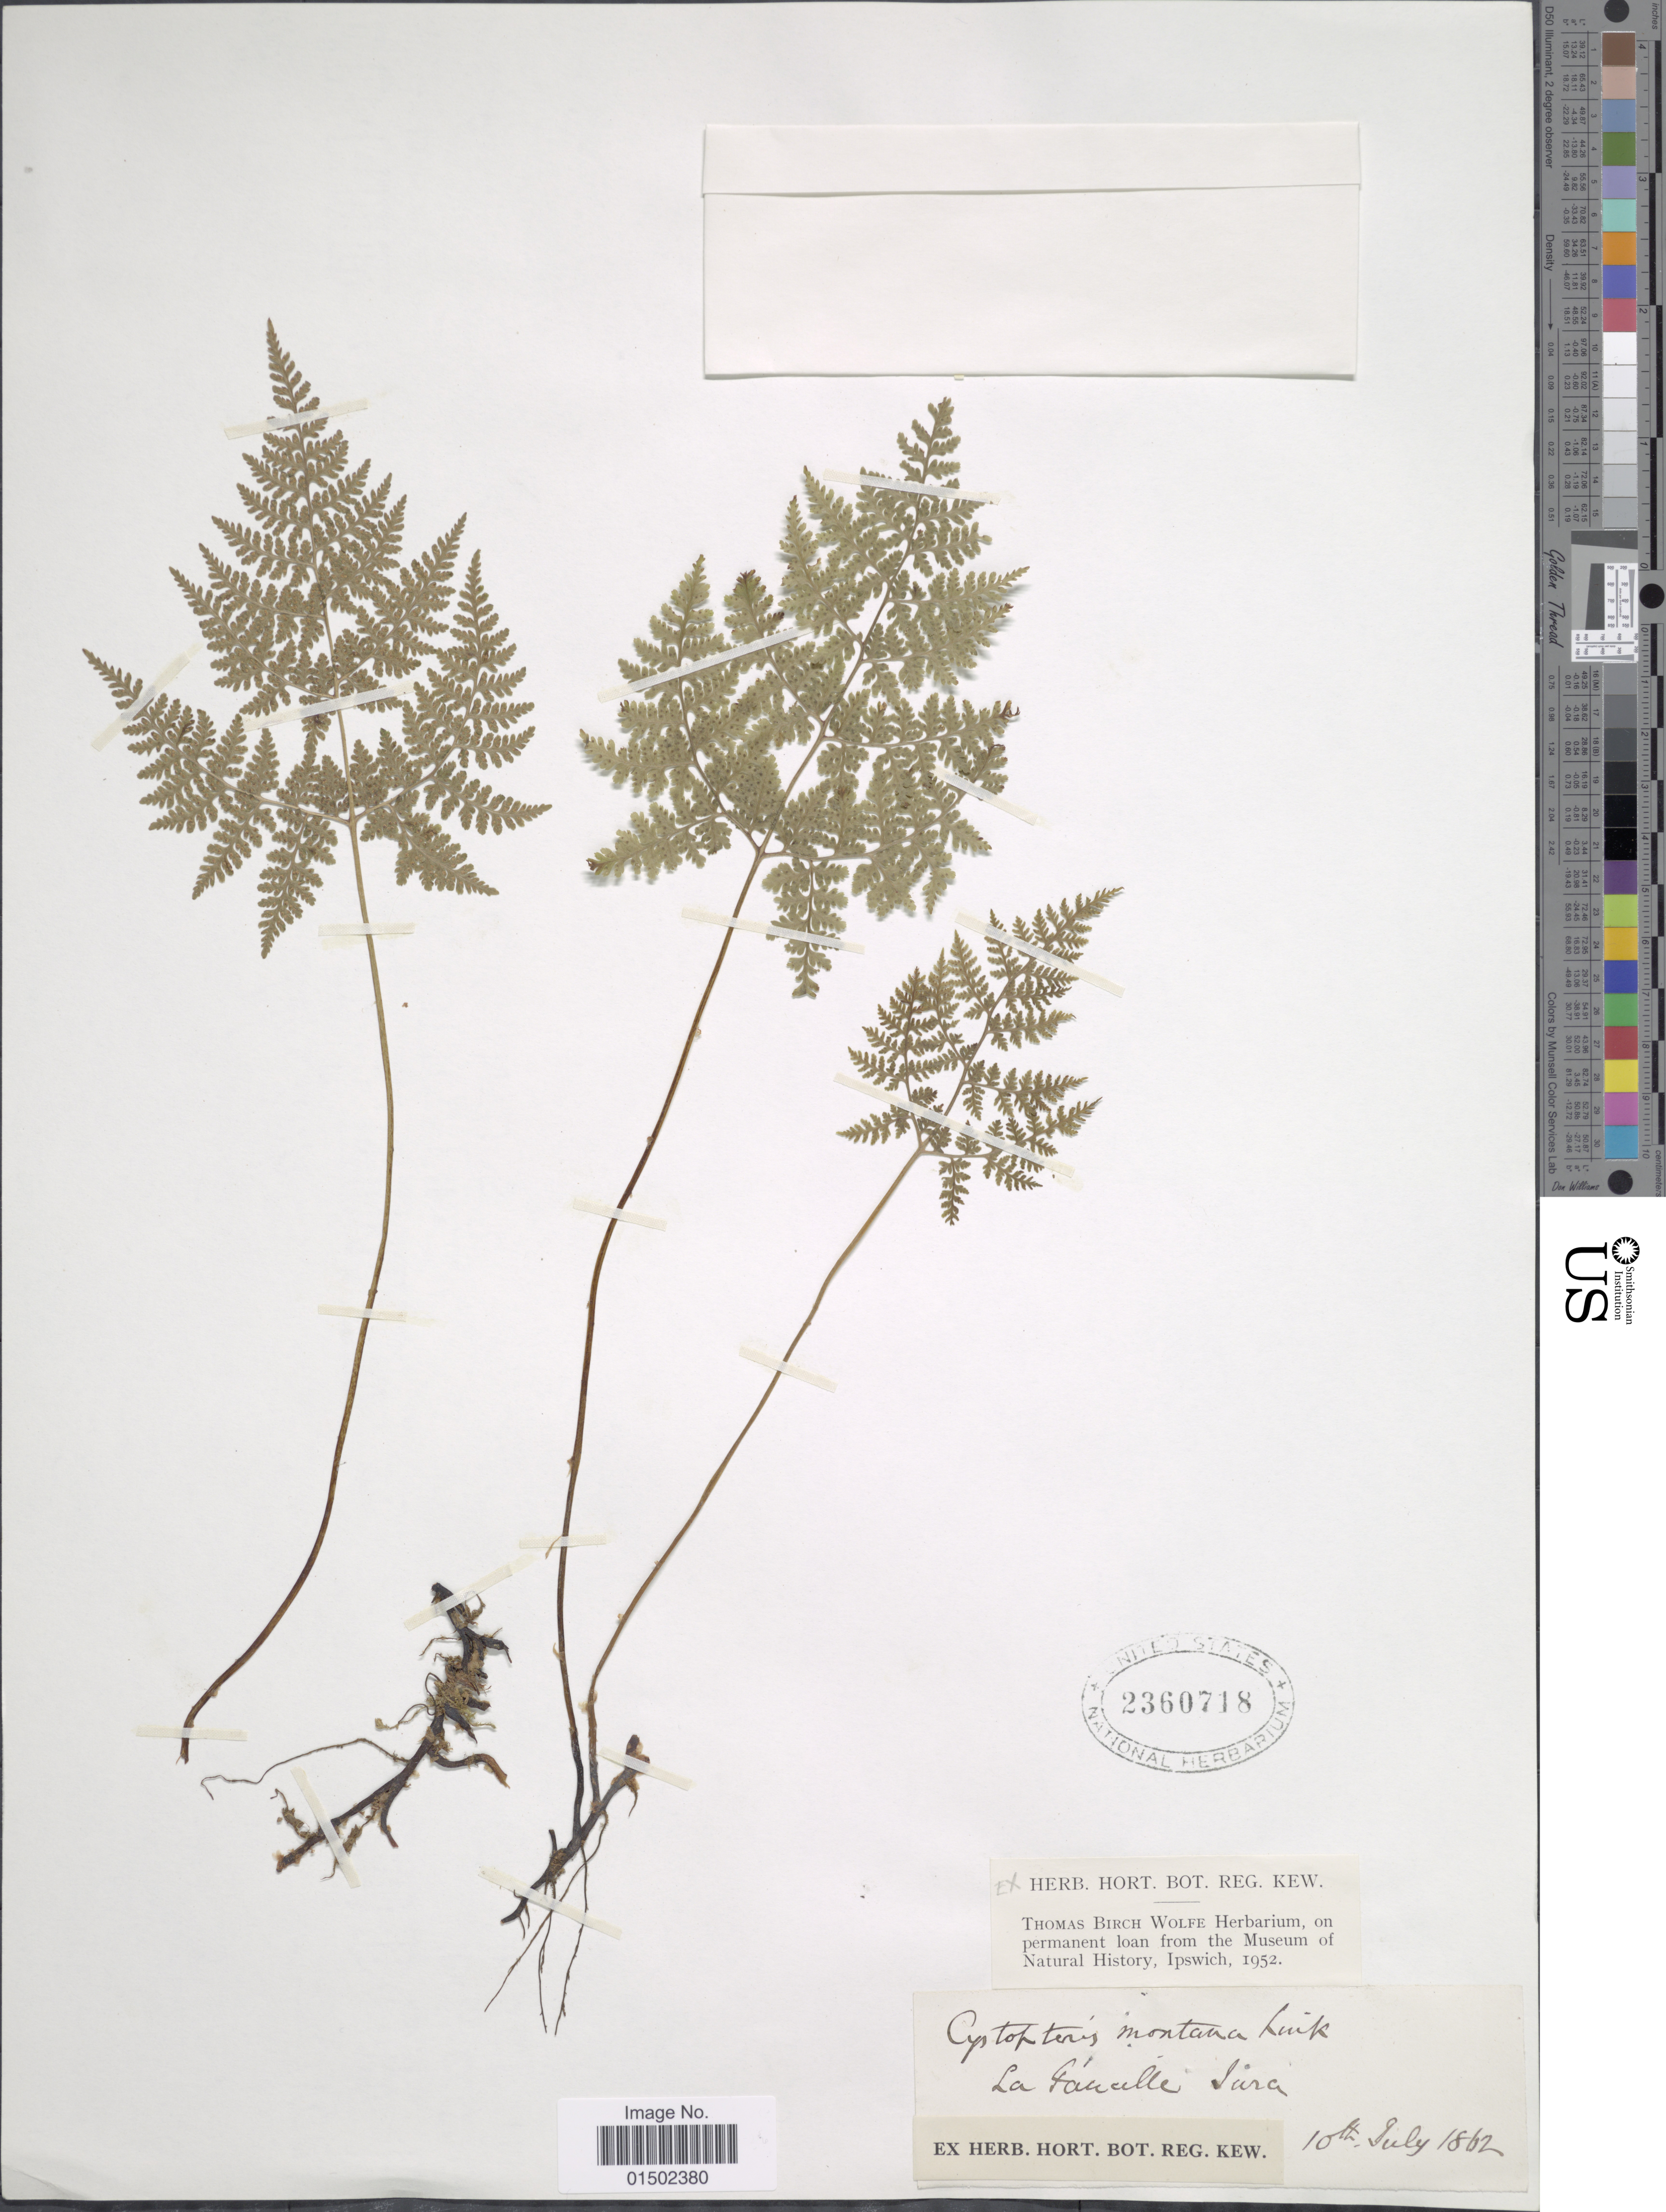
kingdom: Plantae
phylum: Tracheophyta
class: Polypodiopsida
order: Polypodiales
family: Cystopteridaceae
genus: Cystopteris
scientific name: Cystopteris montana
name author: (Lam.) Desv.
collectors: ex herb. Hort. Reg. Kew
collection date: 1862-07-10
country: Switzerland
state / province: Jura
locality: La Faucille.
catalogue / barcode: US 2360718